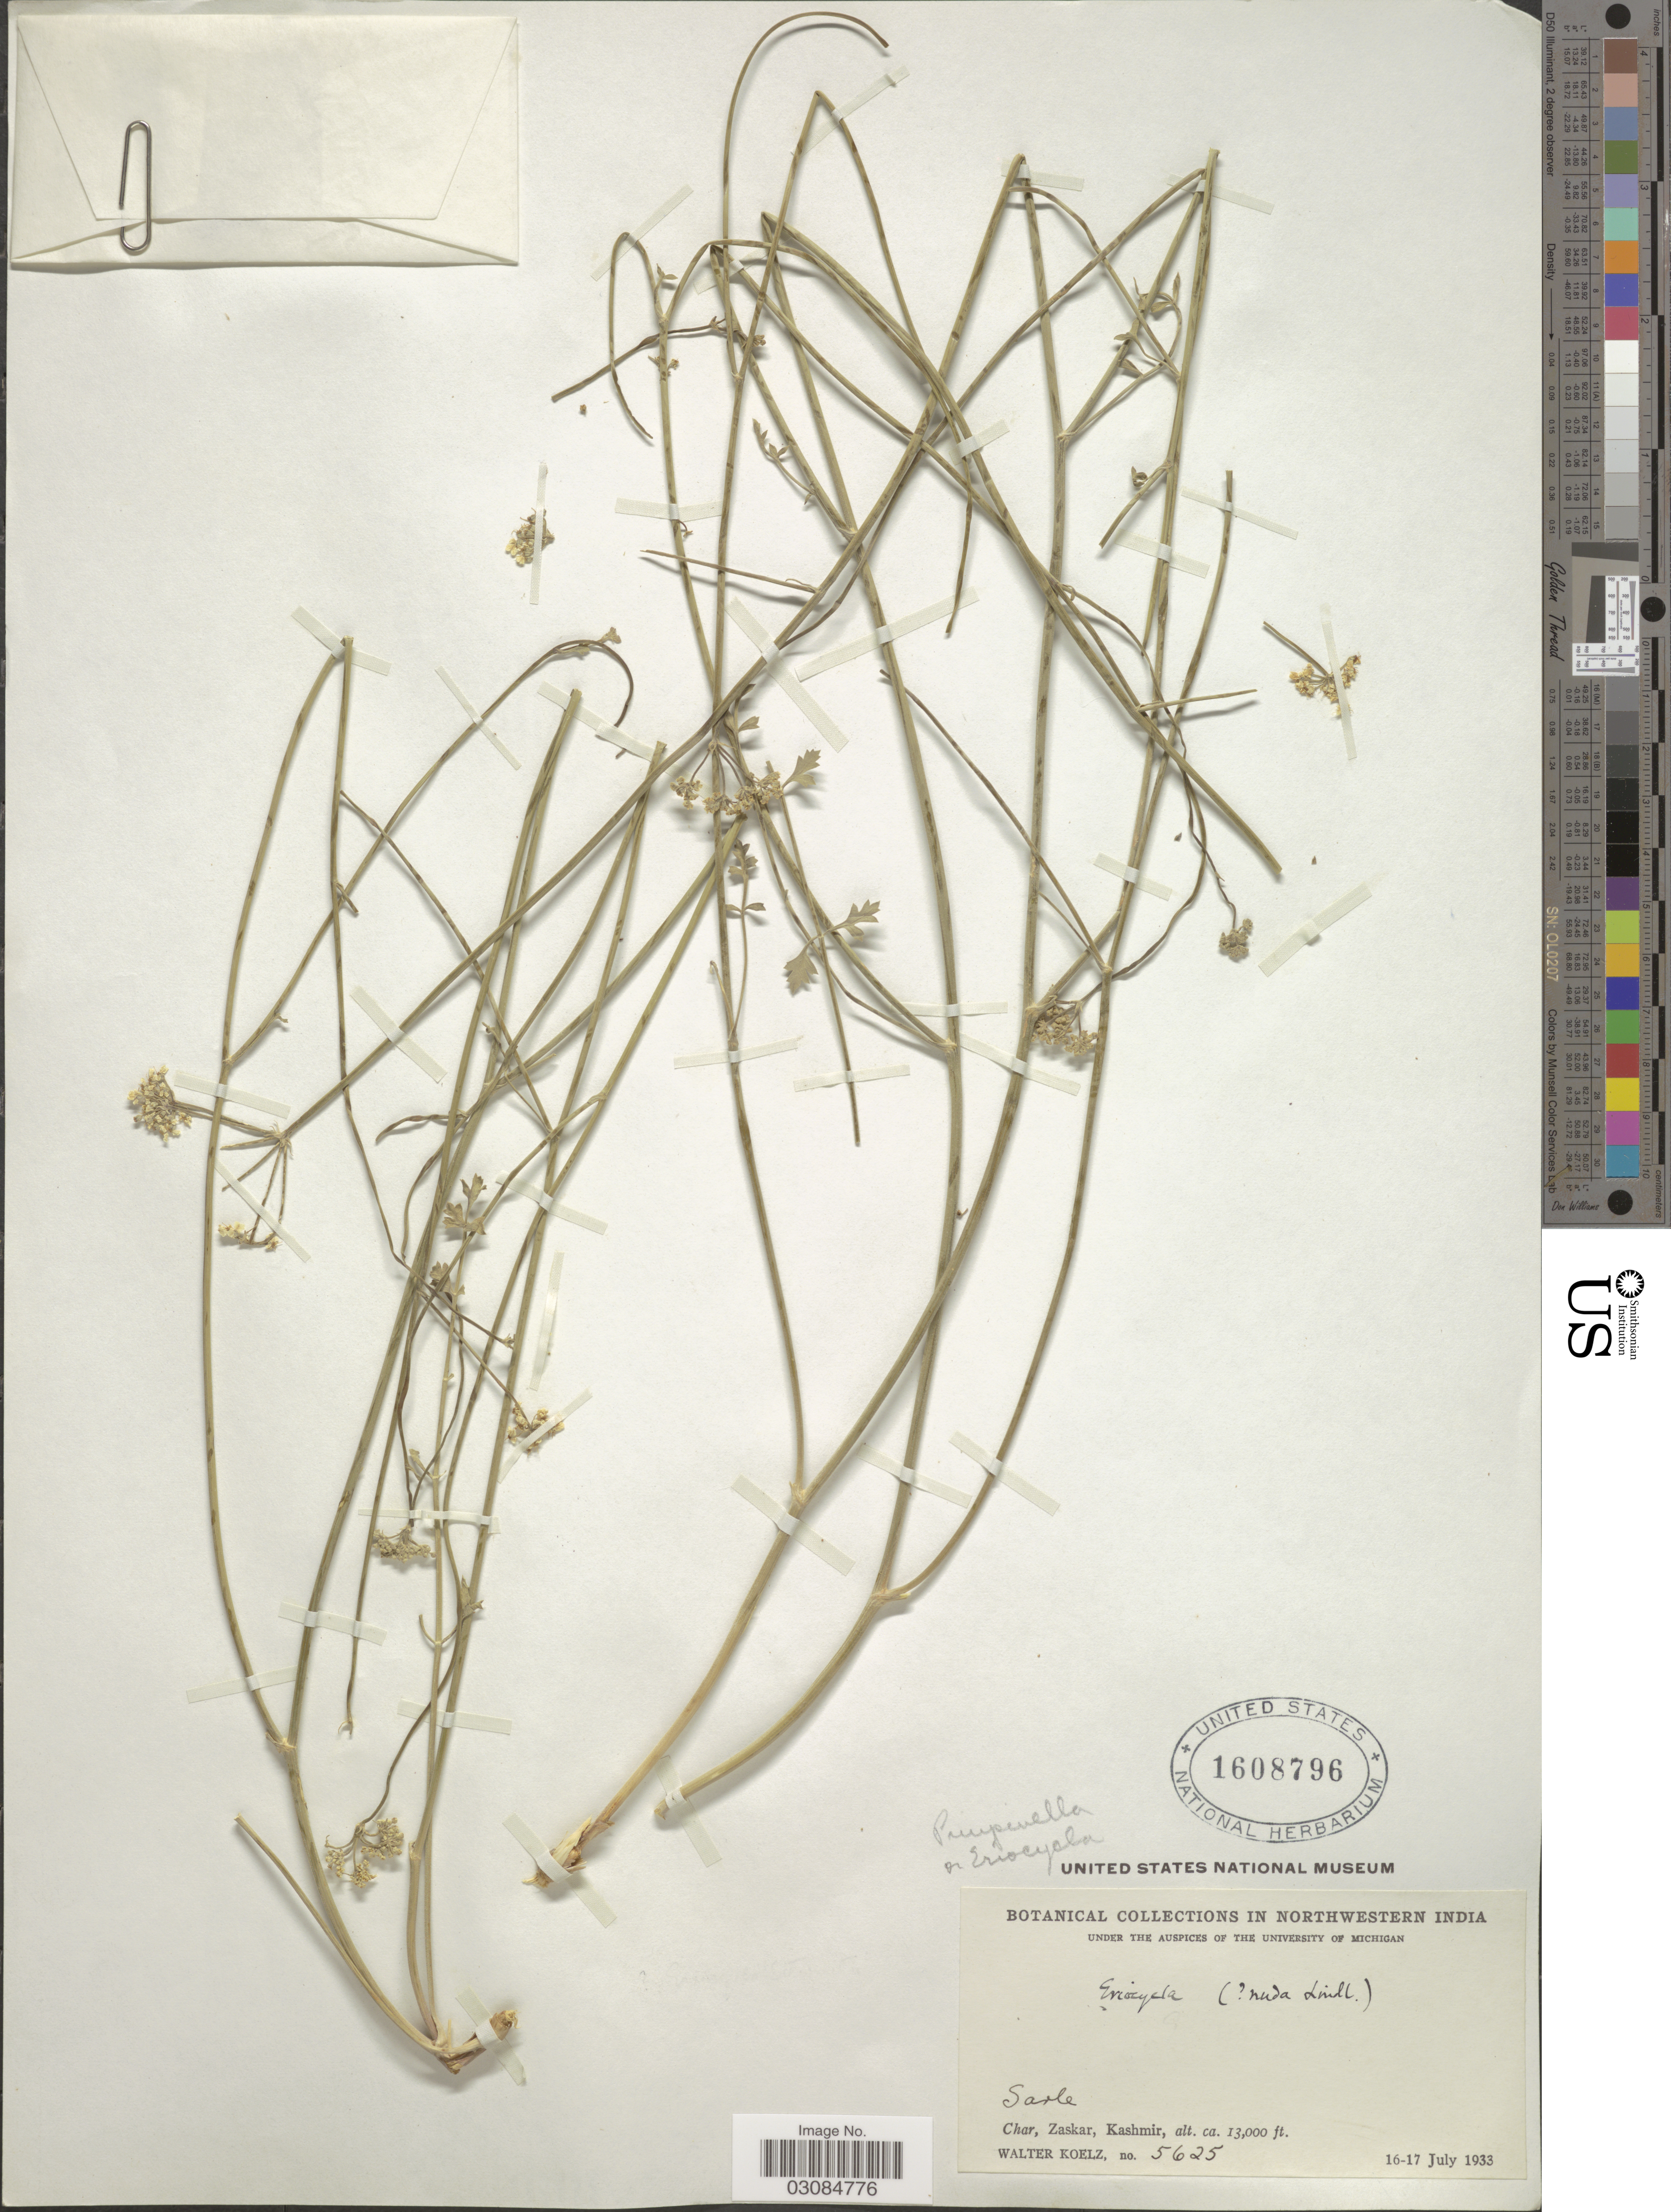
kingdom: Plantae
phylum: Tracheophyta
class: Magnoliopsida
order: Apiales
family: Apiaceae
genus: Eriocycla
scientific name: Eriocycla nuda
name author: Lindl.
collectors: W. N. Koelz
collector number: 5625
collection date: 1933-07-16/1933-07-17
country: India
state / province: Jammu and Kashmir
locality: Northwestern India. Char, Zaskar, Kashmir.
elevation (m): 3962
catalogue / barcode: US 1608796